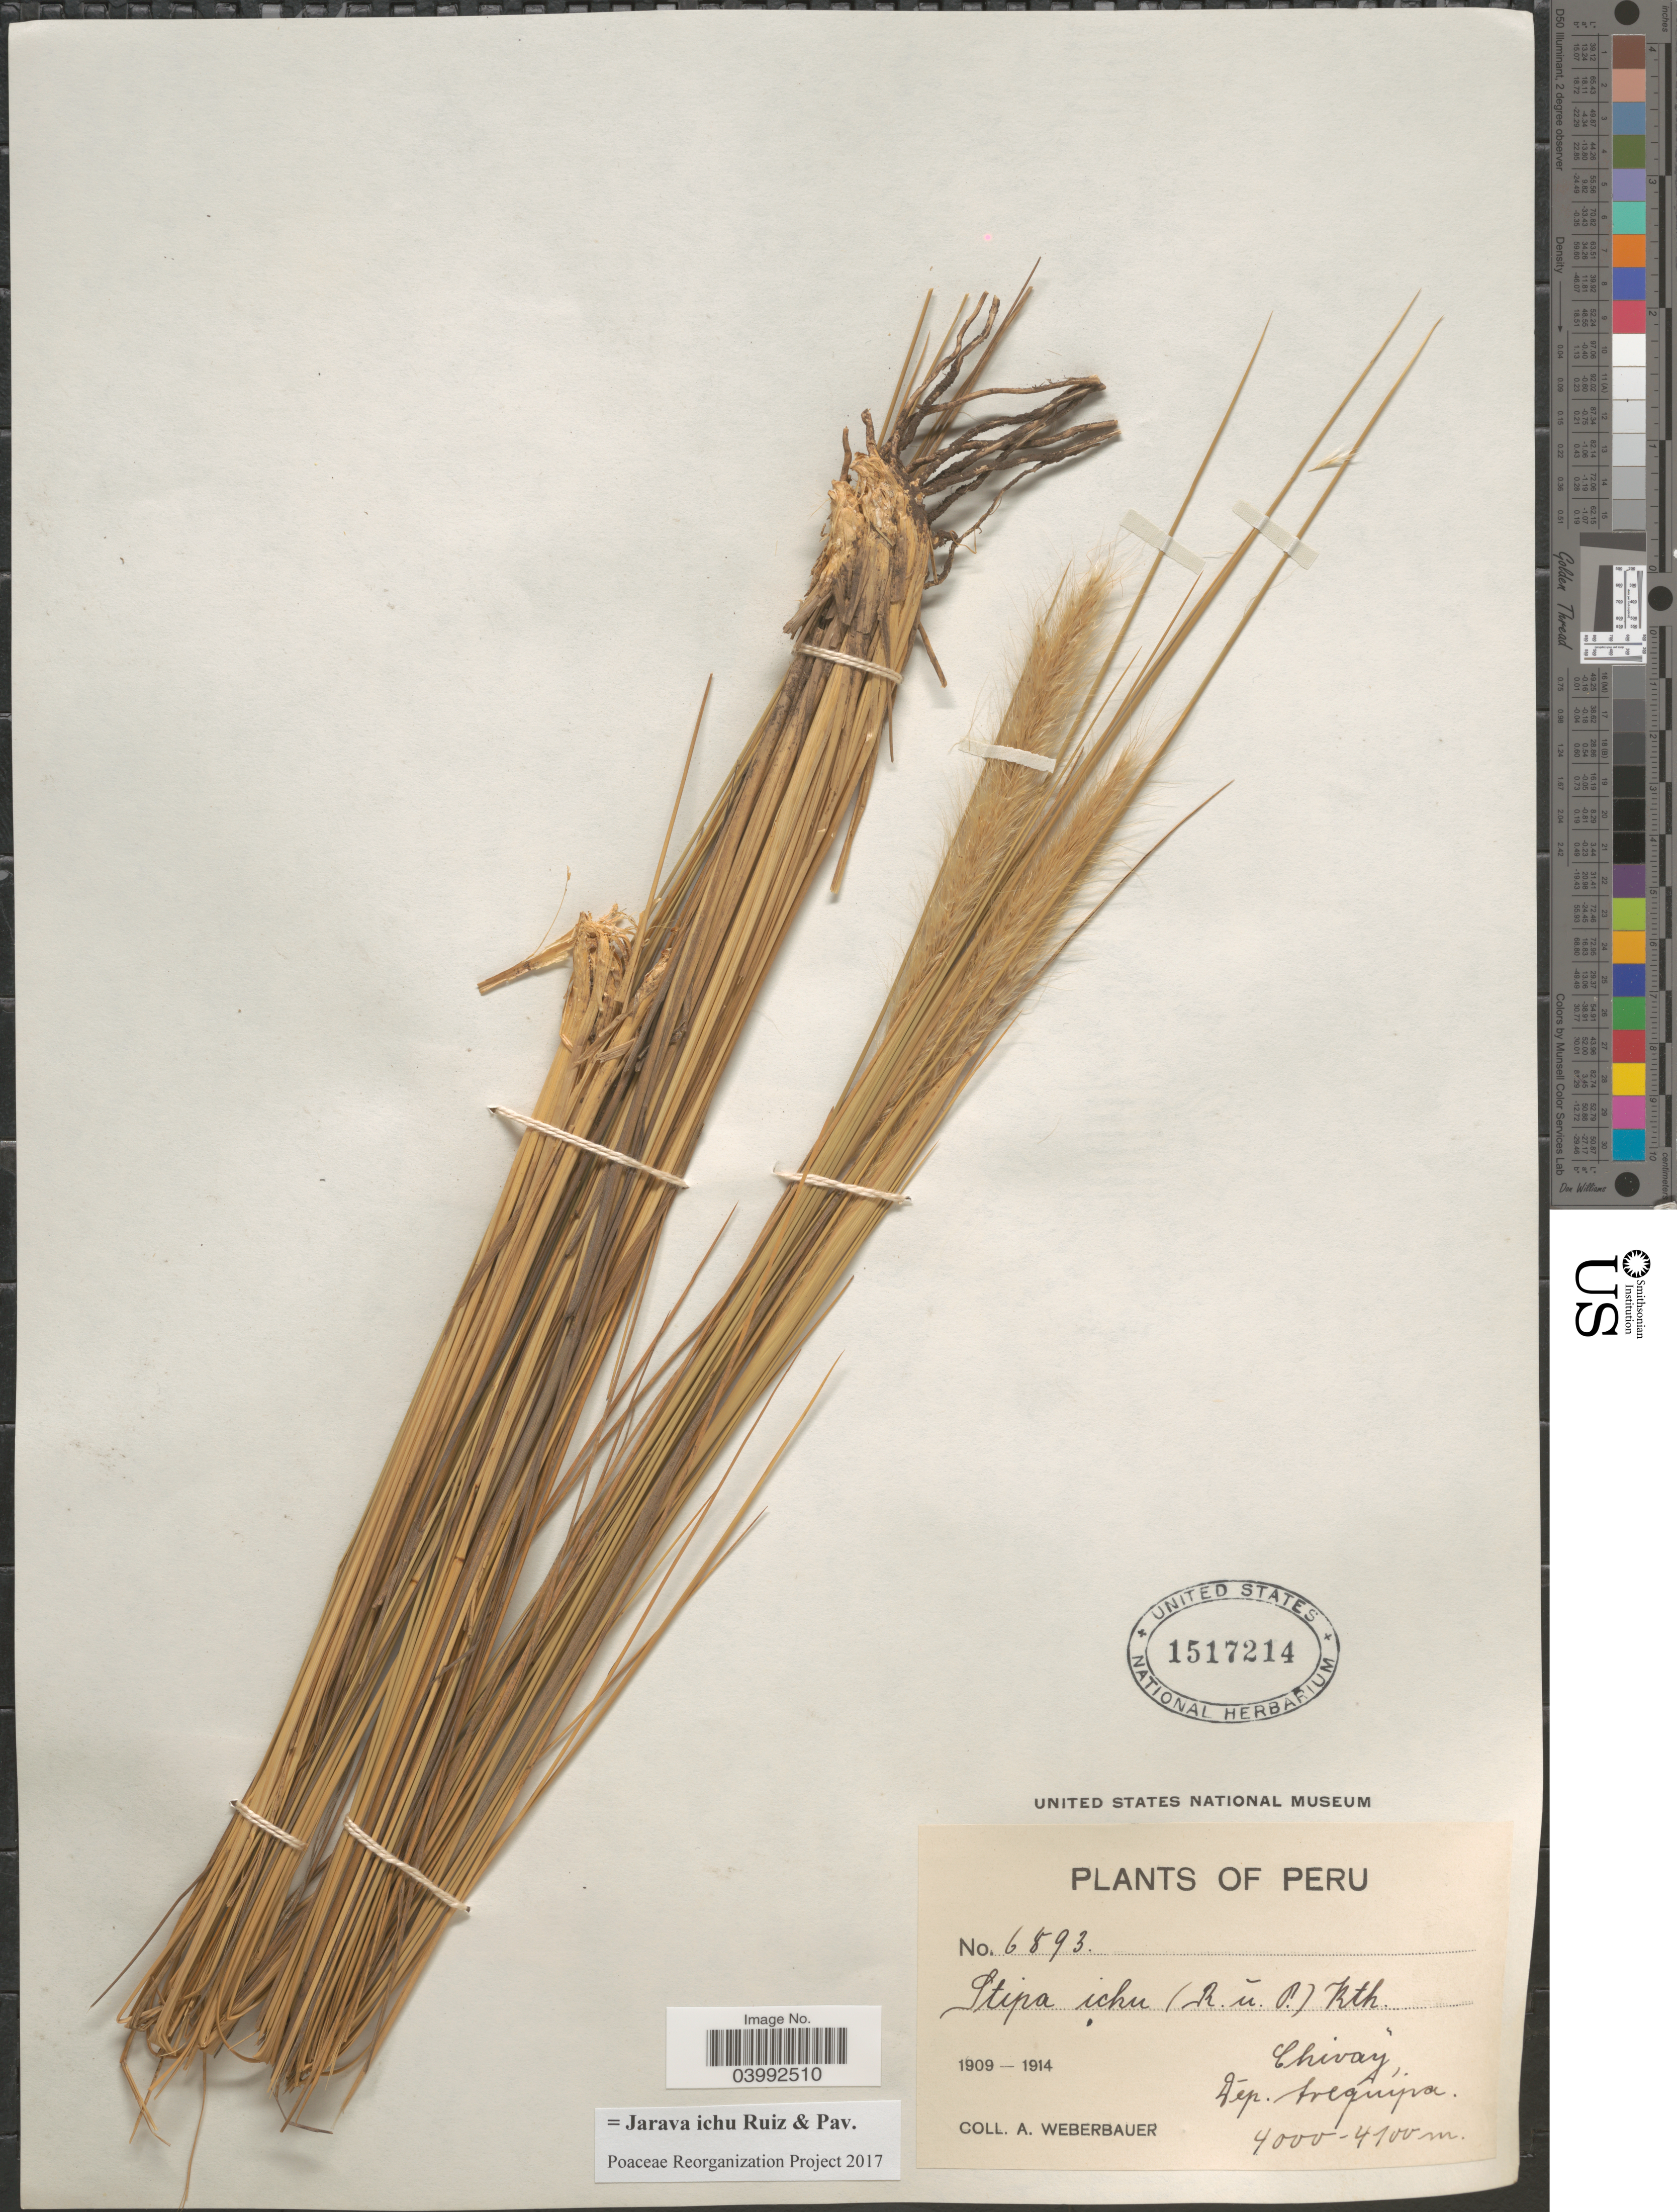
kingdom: Plantae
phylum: Tracheophyta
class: Liliopsida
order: Poales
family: Poaceae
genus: Jarava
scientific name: Jarava ichu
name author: Ruiz & Pav.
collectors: A. Weberbauer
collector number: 6893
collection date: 1909/1914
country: Peru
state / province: Arequipa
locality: Chivay, Dep. Arequipa.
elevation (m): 4000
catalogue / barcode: US 1517214